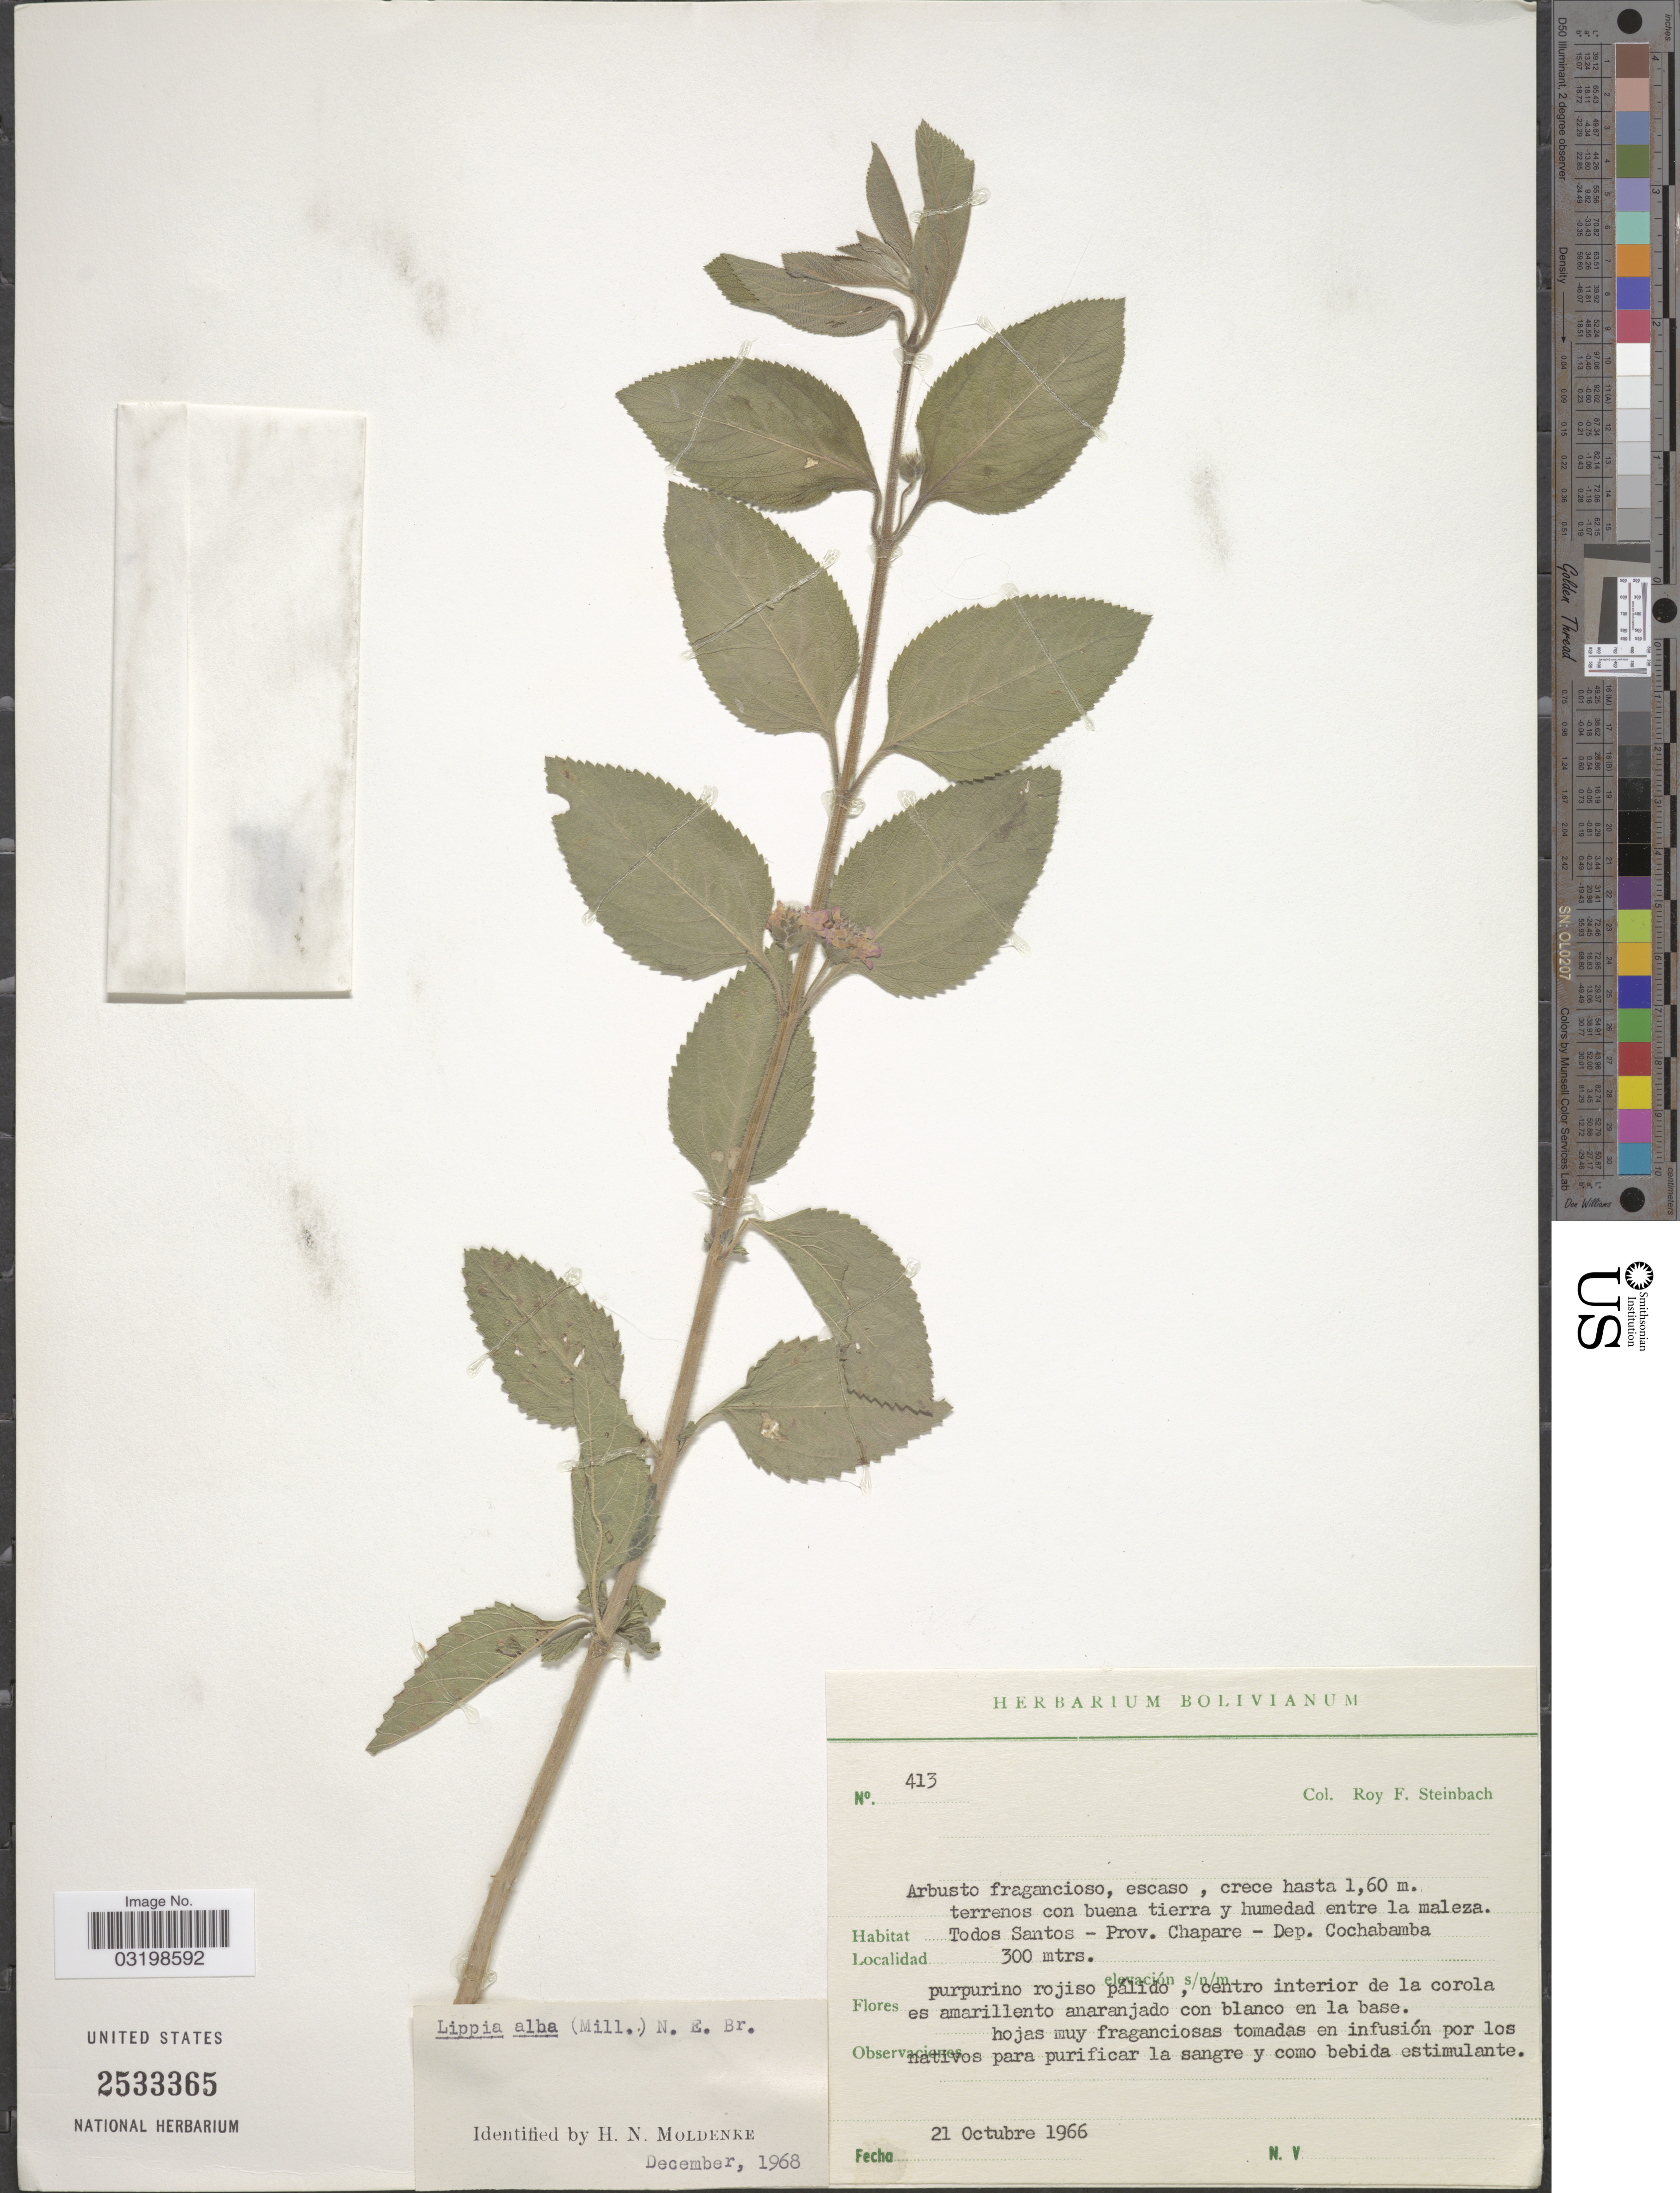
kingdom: Plantae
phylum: Tracheophyta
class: Magnoliopsida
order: Lamiales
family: Verbenaceae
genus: Lippia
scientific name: Lippia alba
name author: (Mill.) N.E. Br. ex Britton & P. Wilson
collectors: R. F. Steinbach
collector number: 413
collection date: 1966-10-21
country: Bolivia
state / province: Cochabamba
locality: Todos Santos - Prov. Chapare - Dep. Cochabamba.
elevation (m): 300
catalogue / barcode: US 2533365